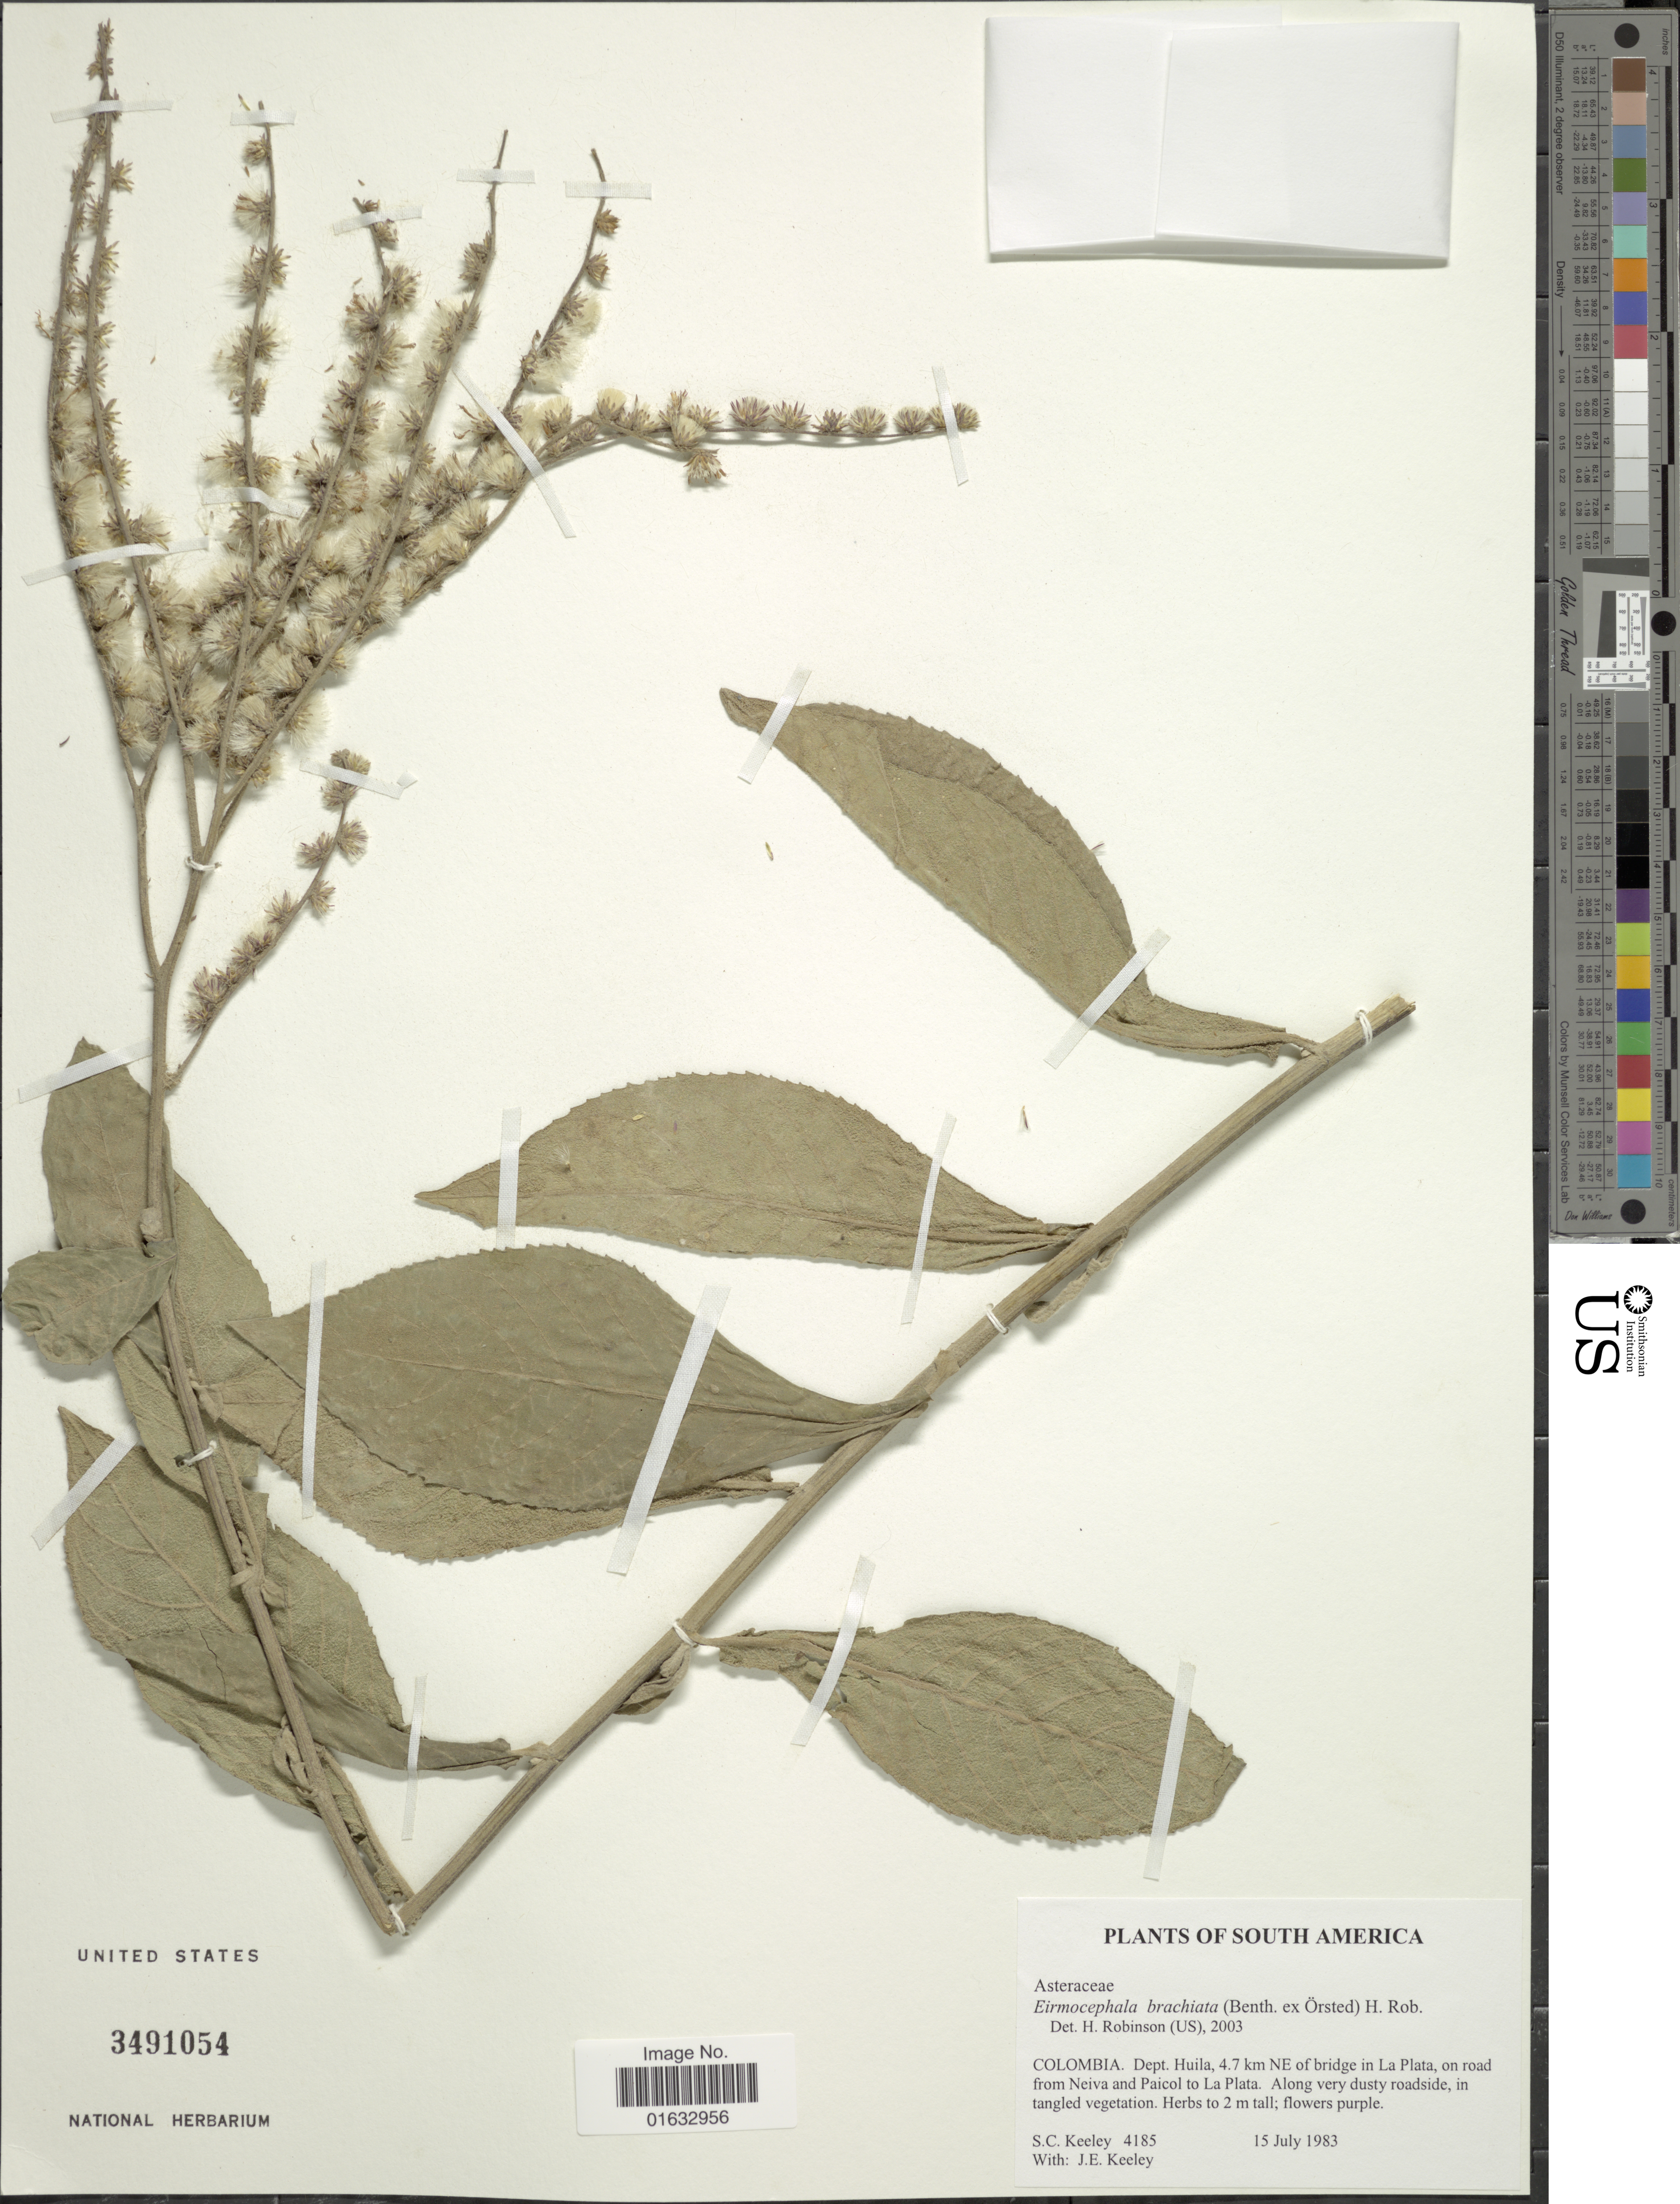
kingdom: Plantae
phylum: Tracheophyta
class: Magnoliopsida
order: Asterales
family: Asteraceae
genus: Eirmocephala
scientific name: Eirmocephala brachiata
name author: (Benth.) H. Rob.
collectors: S. C. Keeley & J. E. Keeley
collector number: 4185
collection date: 1983-07-15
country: Colombia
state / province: Huila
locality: South America, Colombia. Dept. Huila, 4.7 km NE of bridge in La Plata, on road from Neiva and Paicol to La Plata.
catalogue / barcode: US 3491054